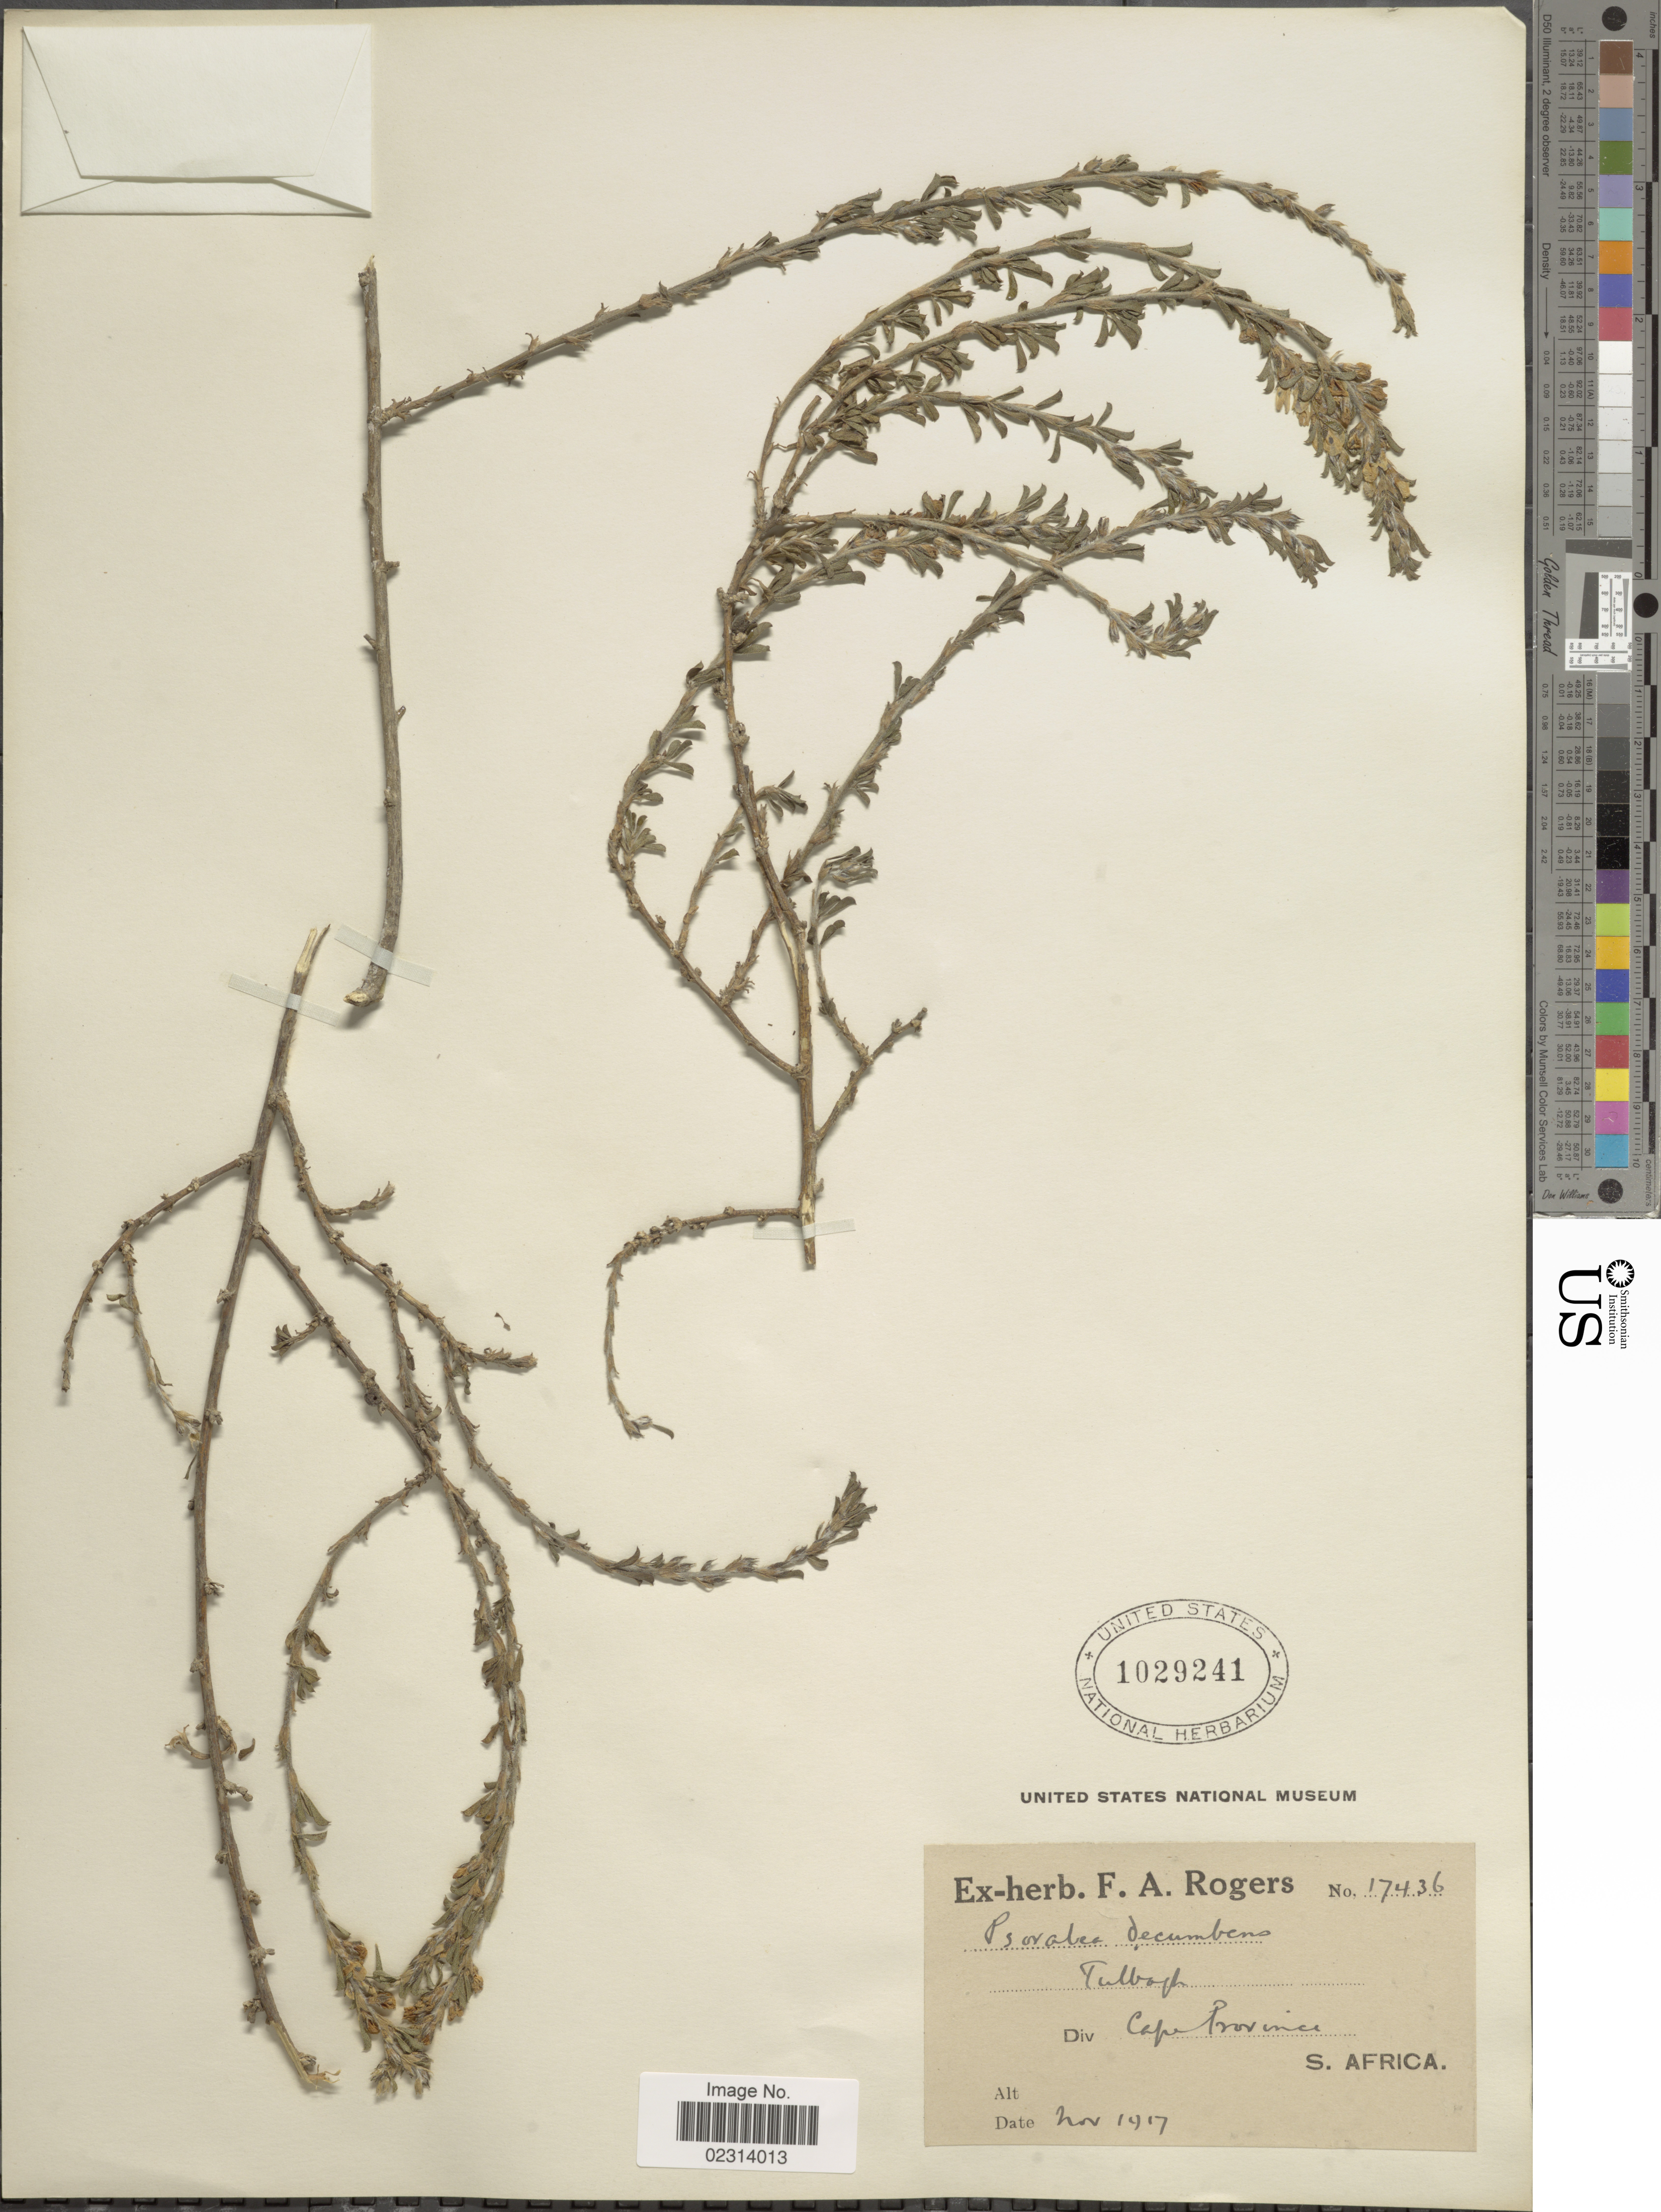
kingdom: Plantae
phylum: Tracheophyta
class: Magnoliopsida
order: Fabales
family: Fabaceae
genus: Otholobium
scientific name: Otholobium decumbens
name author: (Aiton) C.H. Stirt.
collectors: ex herb. F. A. Rogers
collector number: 17436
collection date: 1917-11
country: South Africa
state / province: Western Cape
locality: Tulbagh. Cape Province, S. Africa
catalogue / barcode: US 1029241